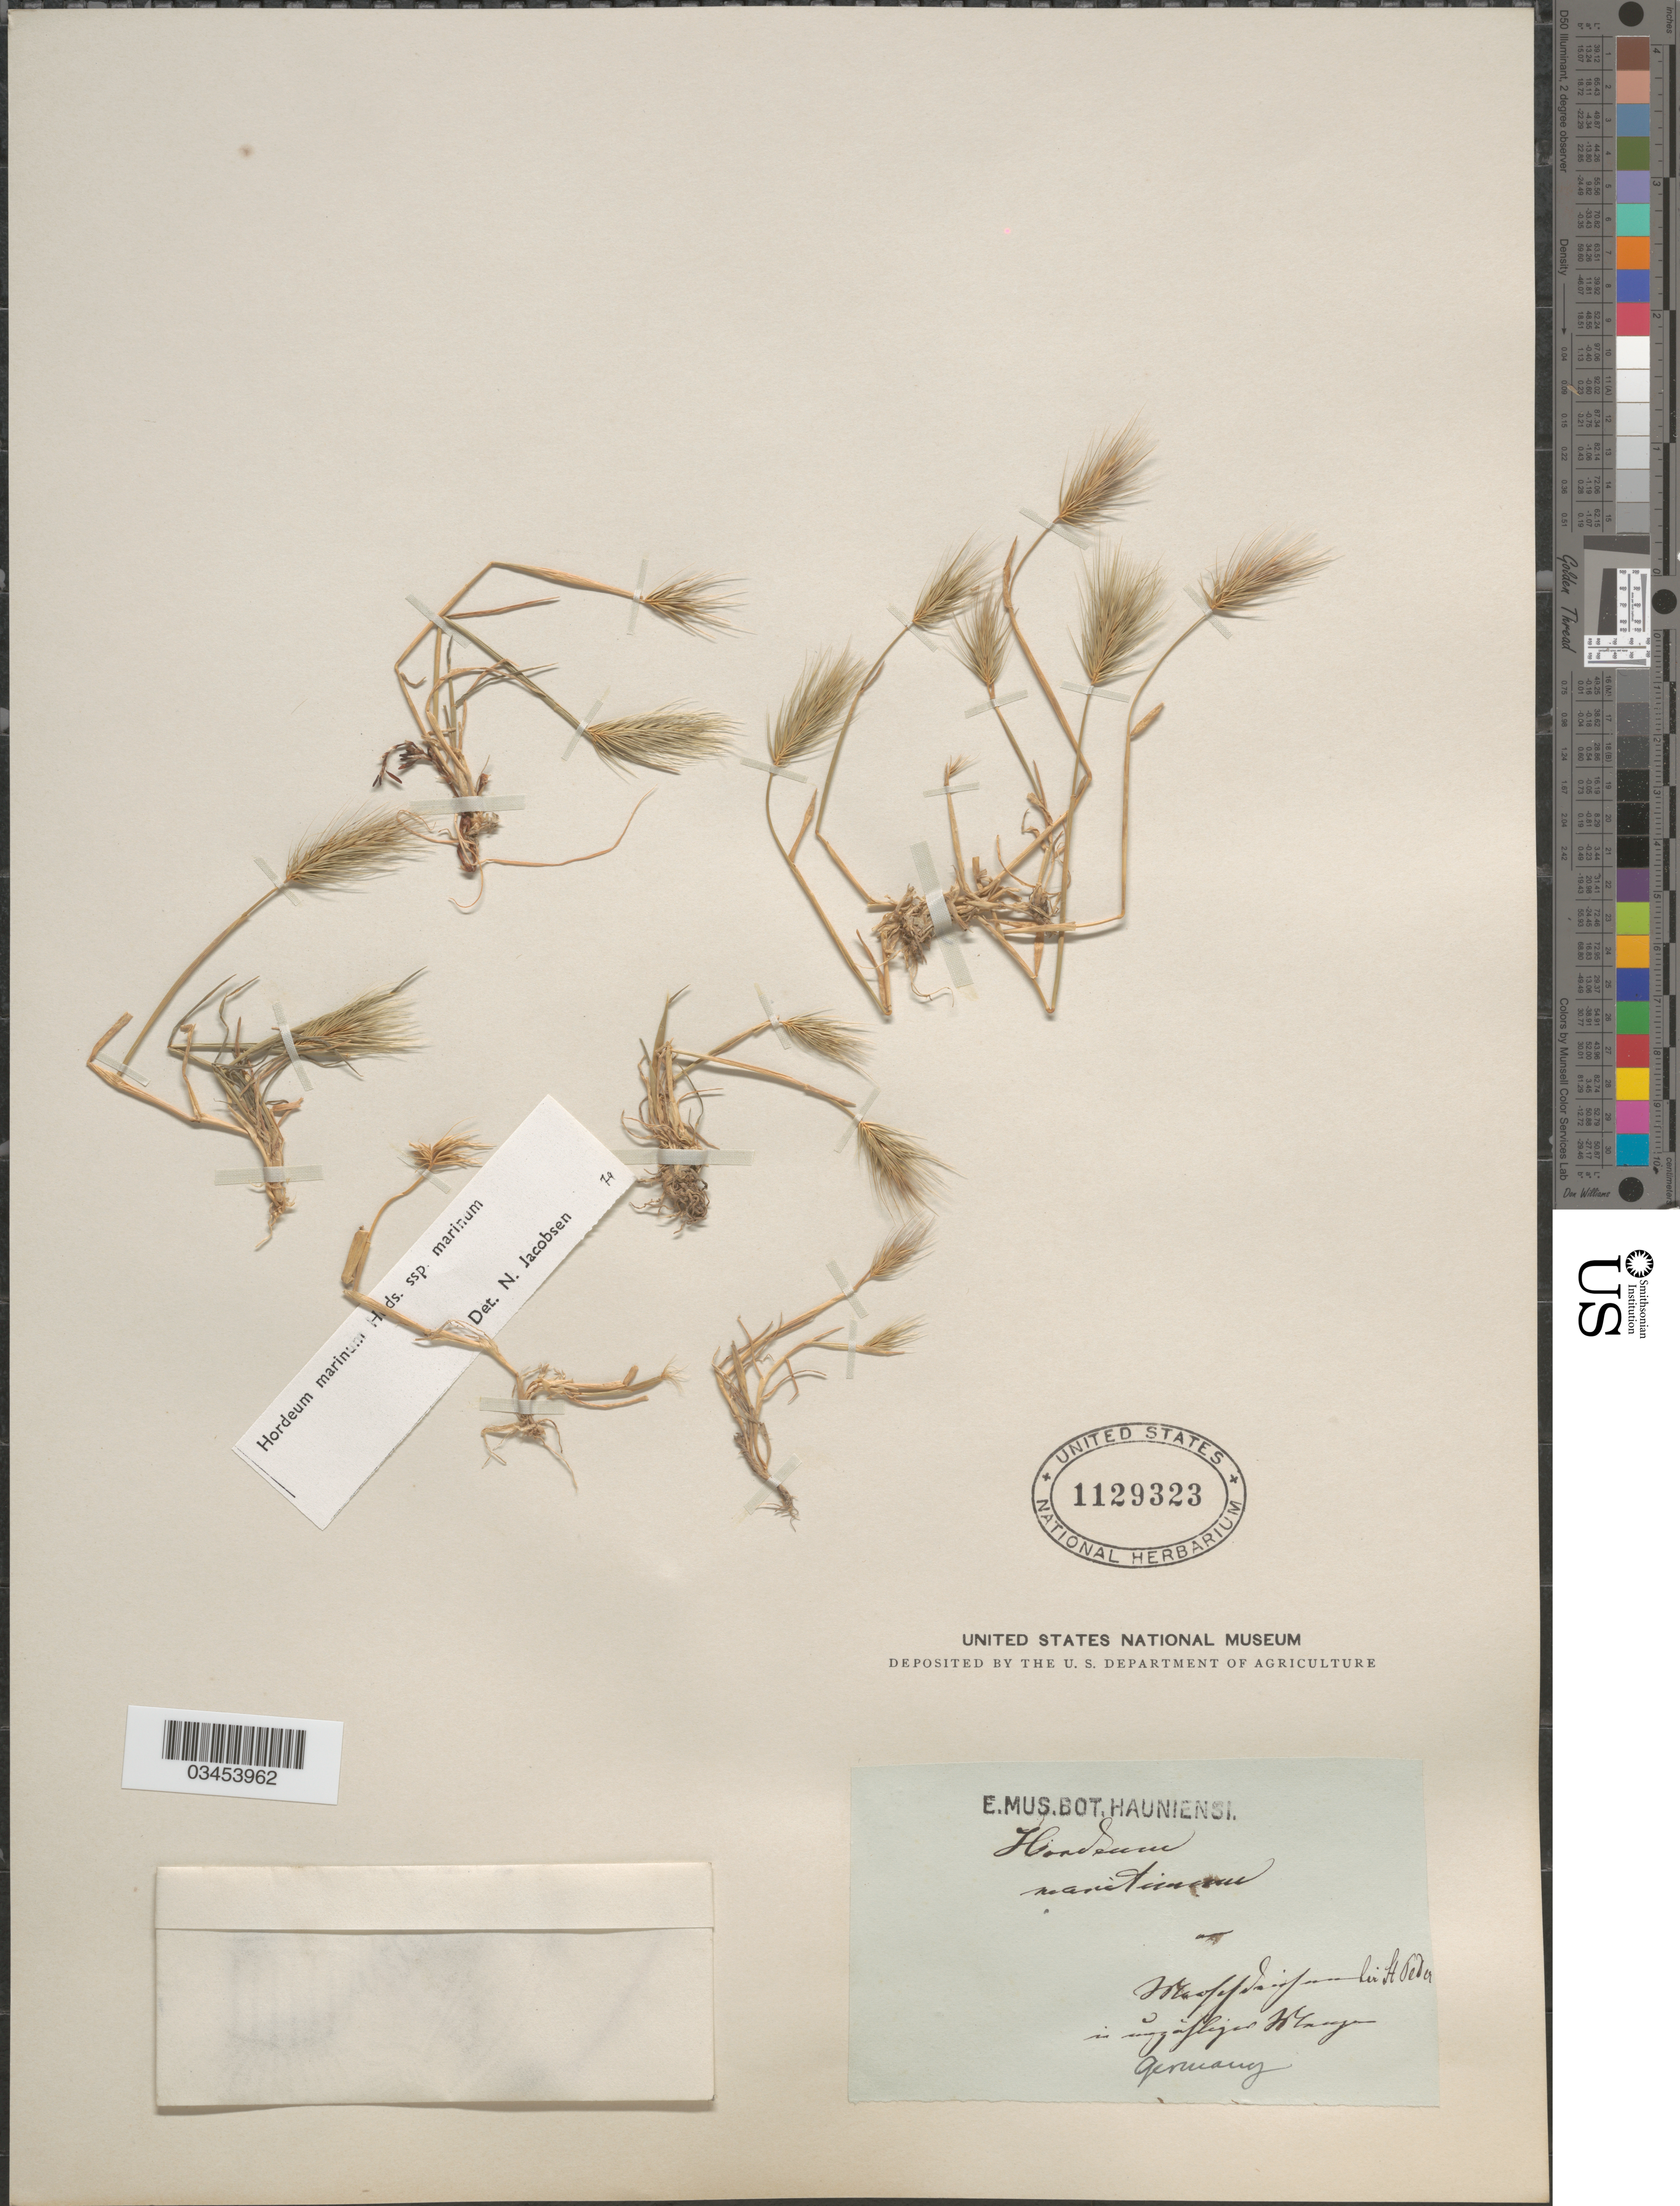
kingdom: Plantae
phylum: Tracheophyta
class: Liliopsida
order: Poales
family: Poaceae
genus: Hordeum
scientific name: Hordeum marinum subsp. marinum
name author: Huds.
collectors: ex Mus. Bot. Hauniense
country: Germany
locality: [illegible text] bei St Peter [illegible text].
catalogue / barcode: US 1129323